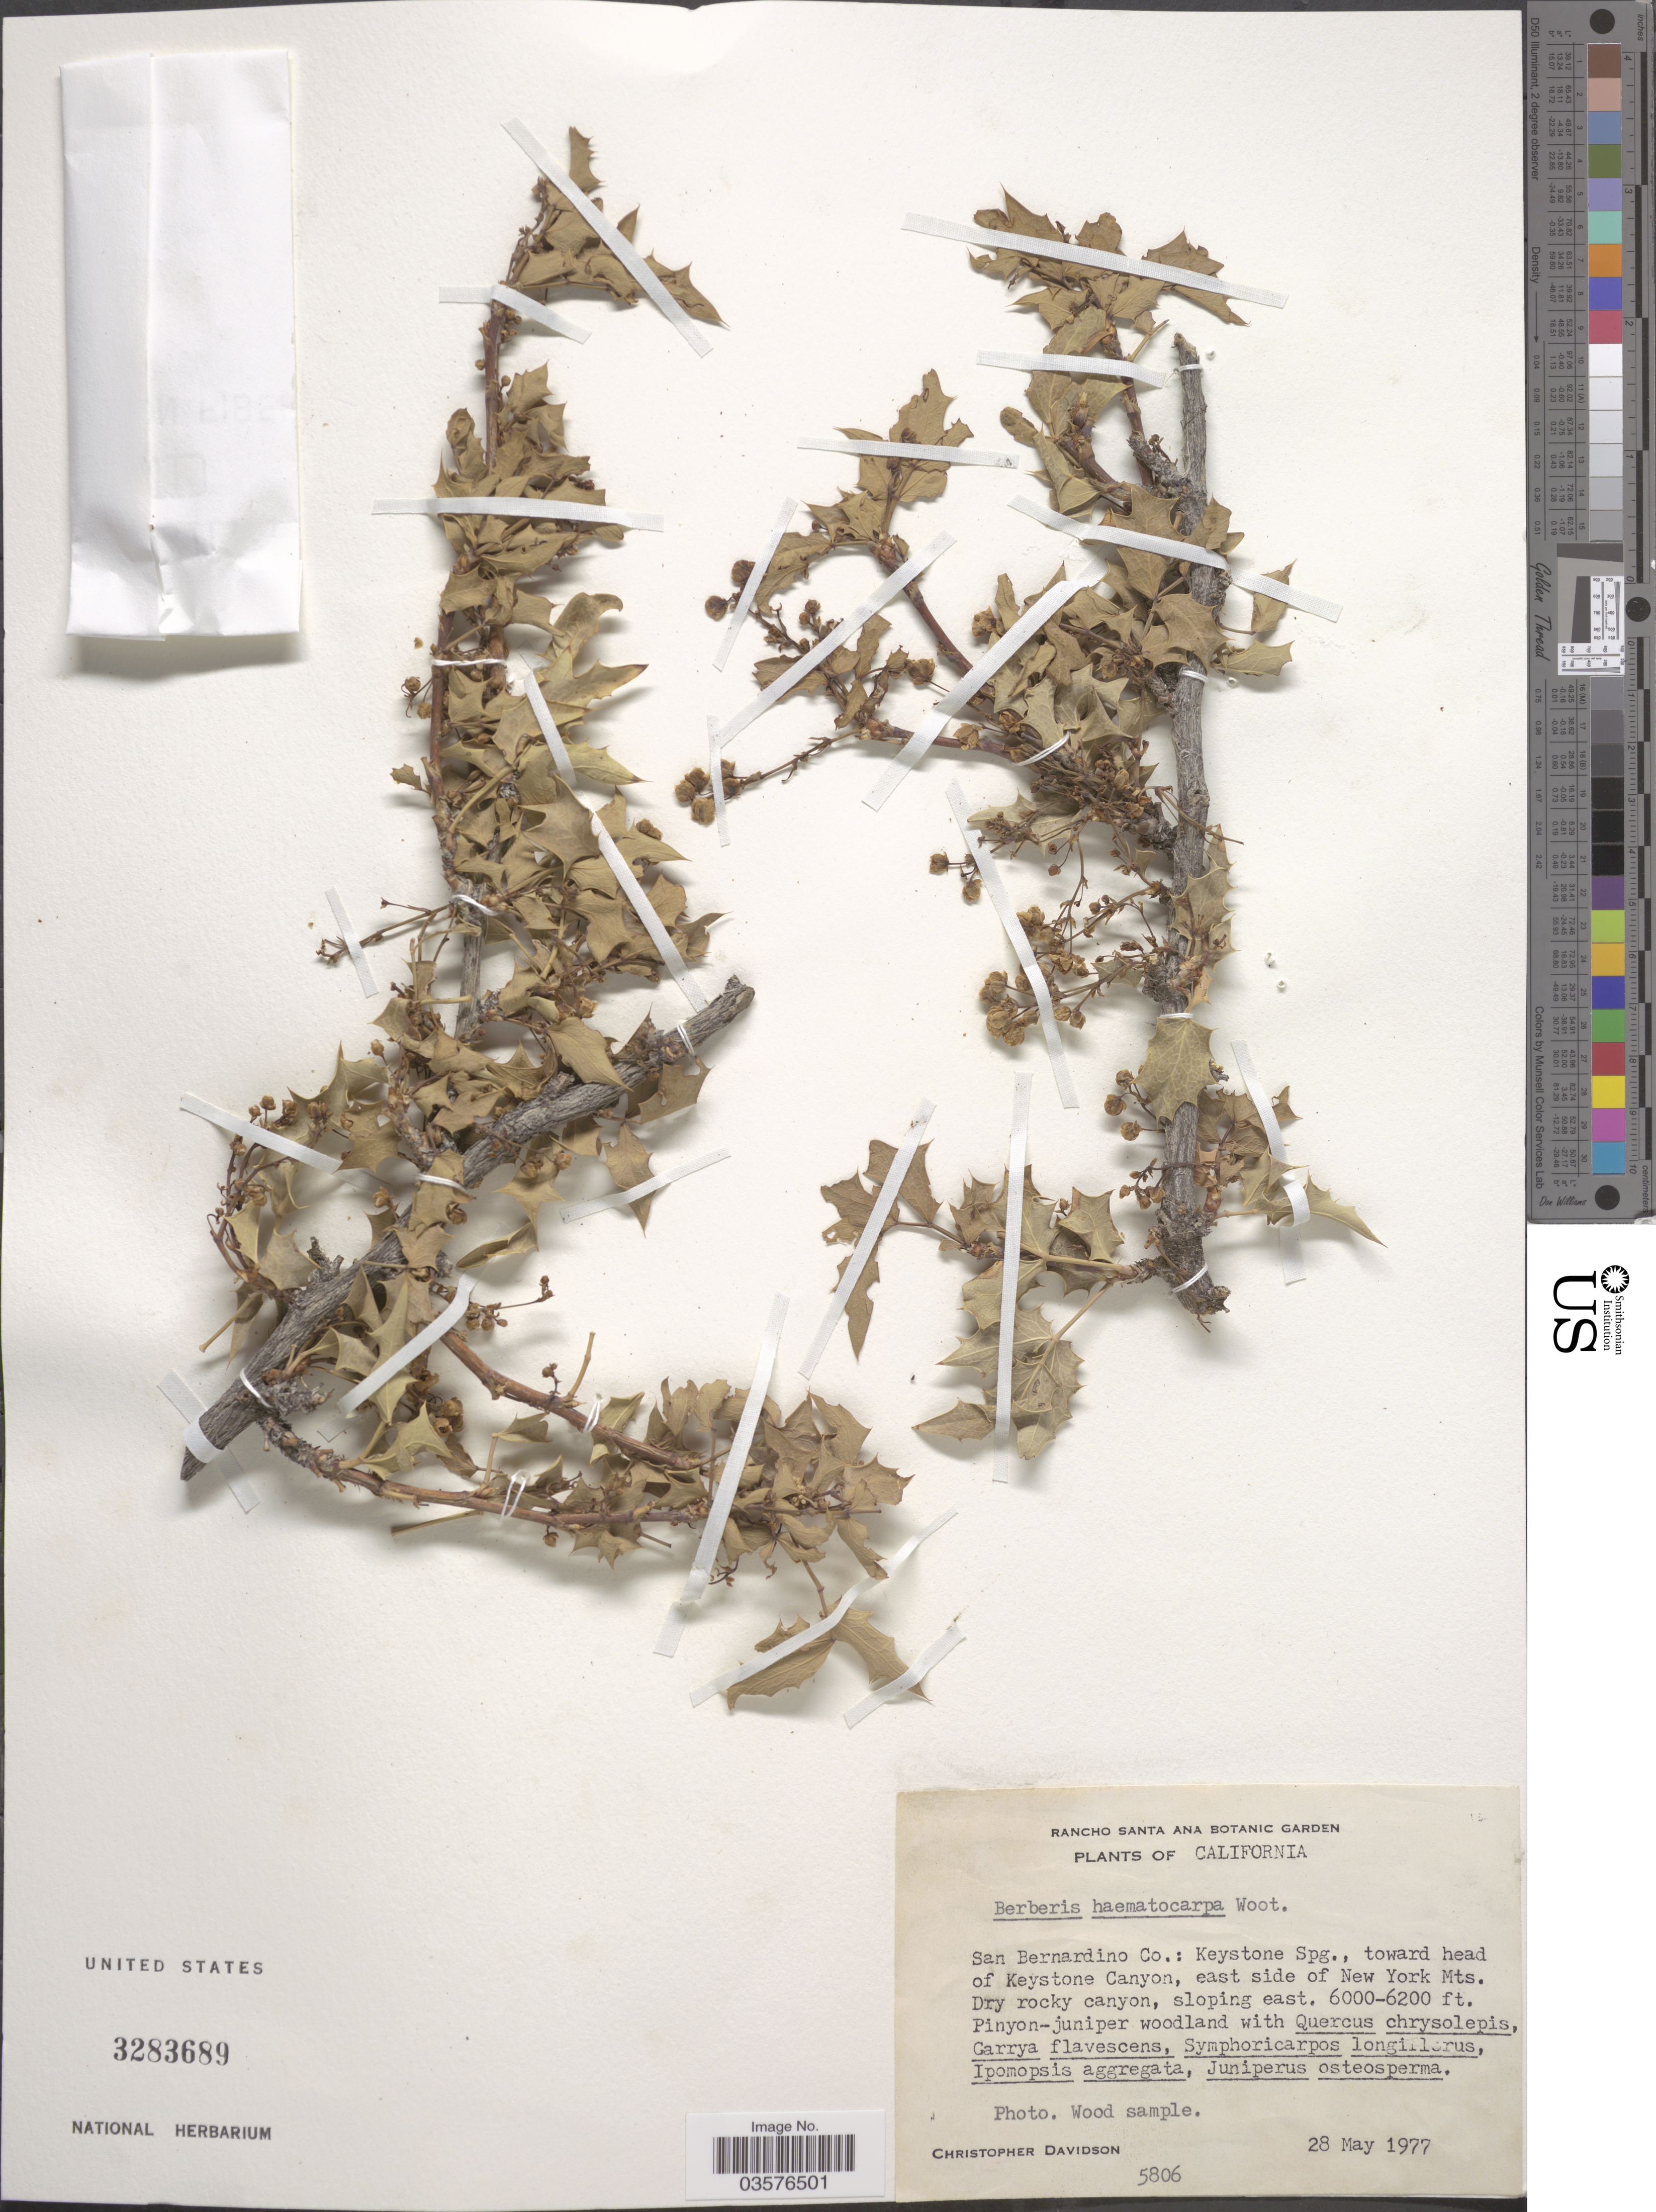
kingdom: Plantae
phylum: Tracheophyta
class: Magnoliopsida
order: Ranunculales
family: Berberidaceae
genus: Mahonia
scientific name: Mahonia haematocarpa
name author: (Wooton) Fedde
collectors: C. Davidson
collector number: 5806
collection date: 1977-05-28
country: United States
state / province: California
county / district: San Bernardino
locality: San Bernardino Co.: Keystone Spg., toward head of Keystone Canyon, east side of New York Mts.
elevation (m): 1829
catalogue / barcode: US 3283689